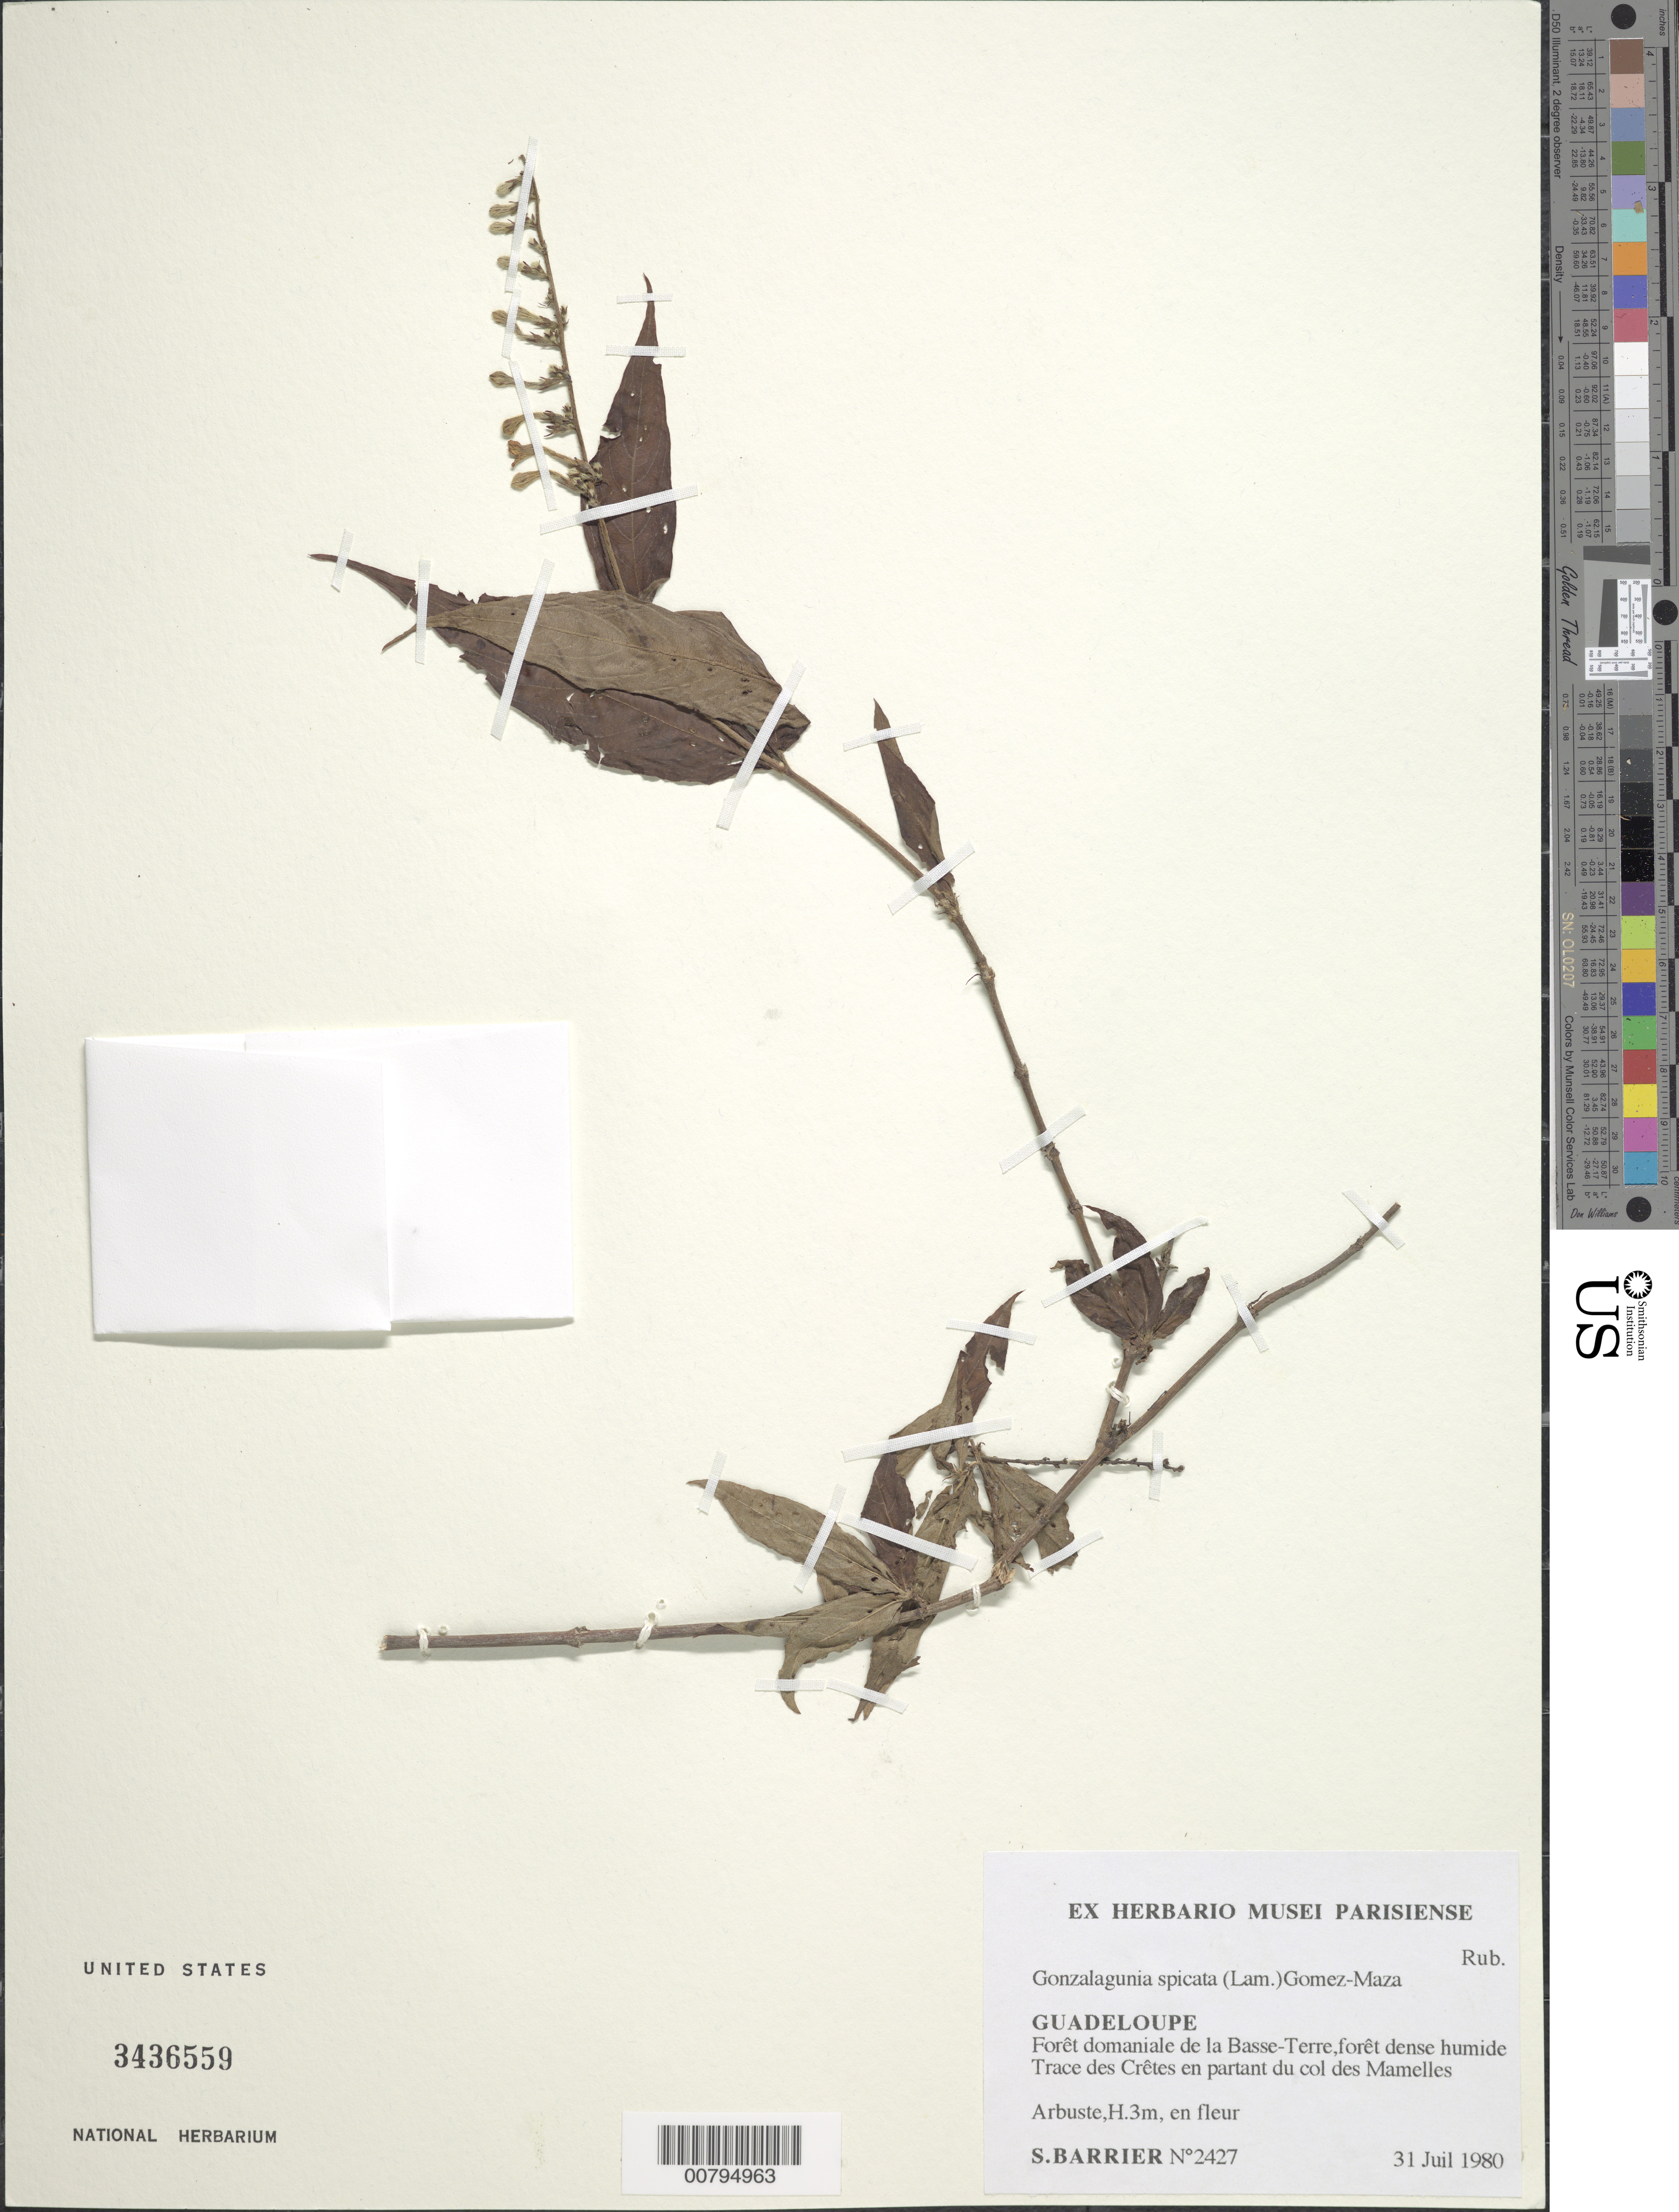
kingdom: Plantae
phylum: Tracheophyta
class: Magnoliopsida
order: Gentianales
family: Rubiaceae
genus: Gonzalagunia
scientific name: Gonzalagunia hirsuta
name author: Schum.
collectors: S. Barrier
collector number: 2427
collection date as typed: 31 Jul 1980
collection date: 1980-07-31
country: Guadeloupe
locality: Foret domaniale de la Basse-Terre,Trace des Cretes en partant du col des Mamelles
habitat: Foret dense humide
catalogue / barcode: US 3436559